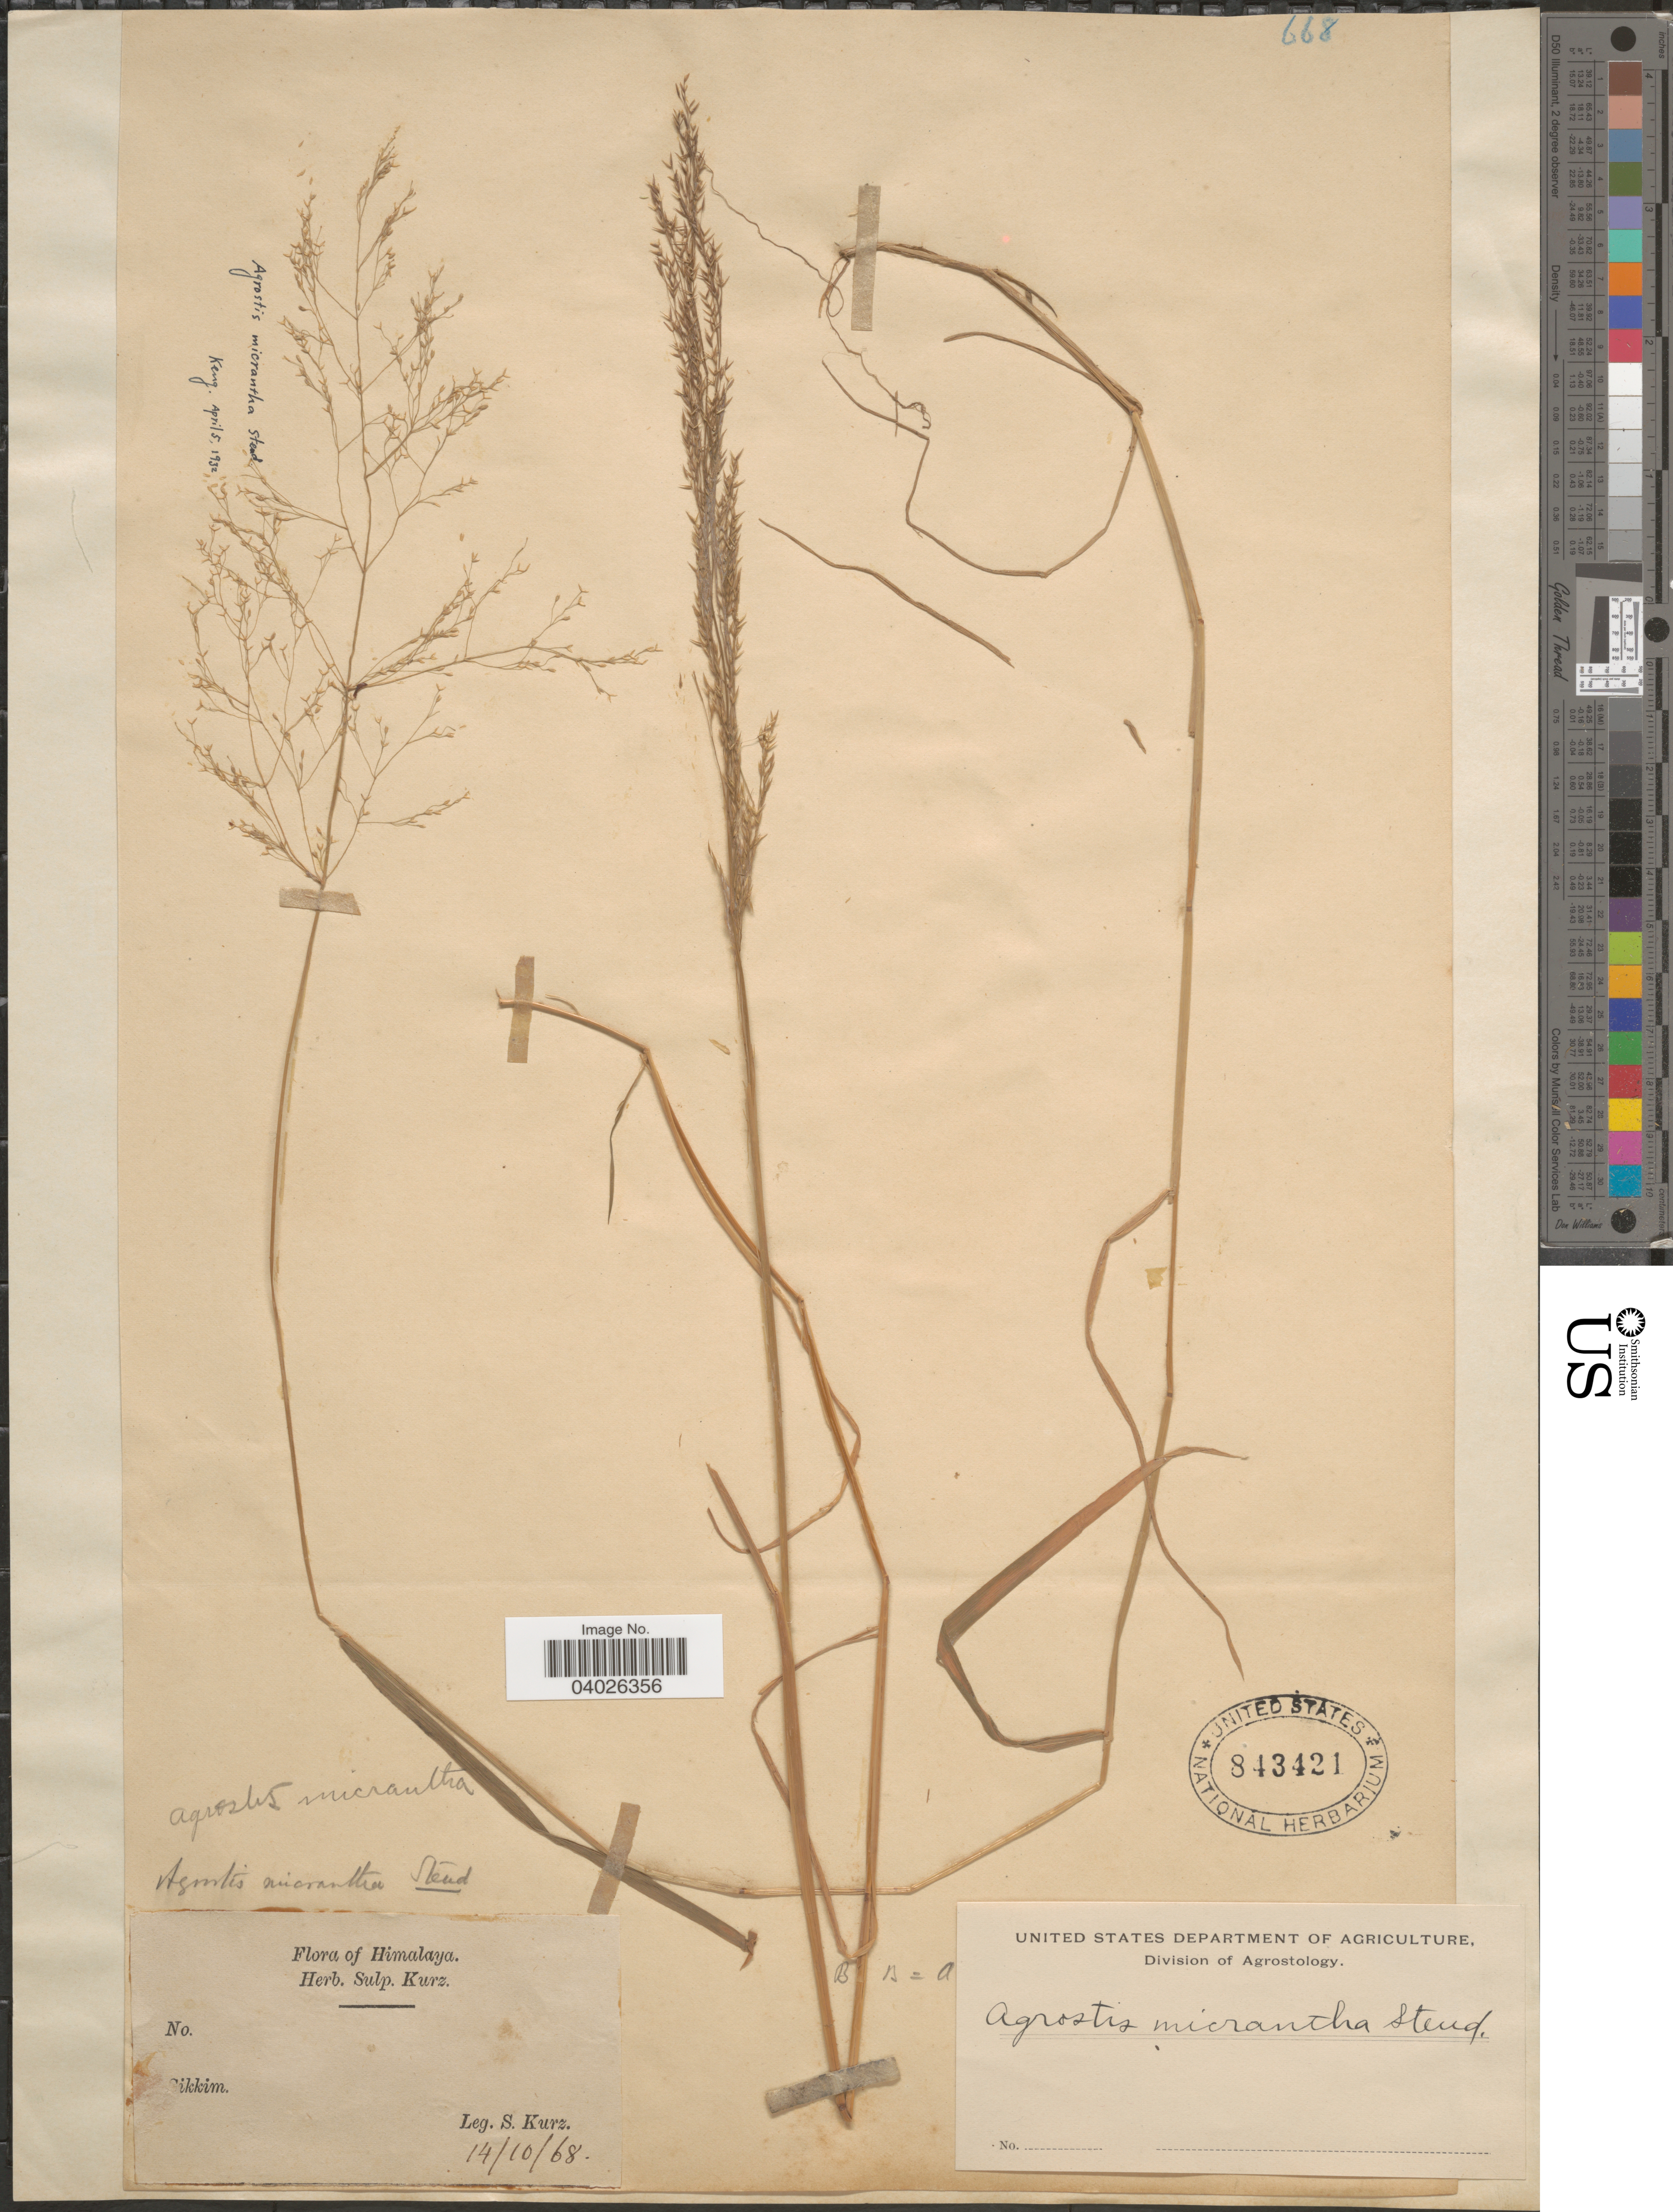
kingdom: Plantae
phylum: Tracheophyta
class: Liliopsida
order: Poales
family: Poaceae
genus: Agrostis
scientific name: Agrostis micrantha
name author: Steud.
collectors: S. Kurz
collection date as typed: Transcribed d/m/y: 14/10/68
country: India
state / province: Sikkim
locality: Himalaya.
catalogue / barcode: US 843421